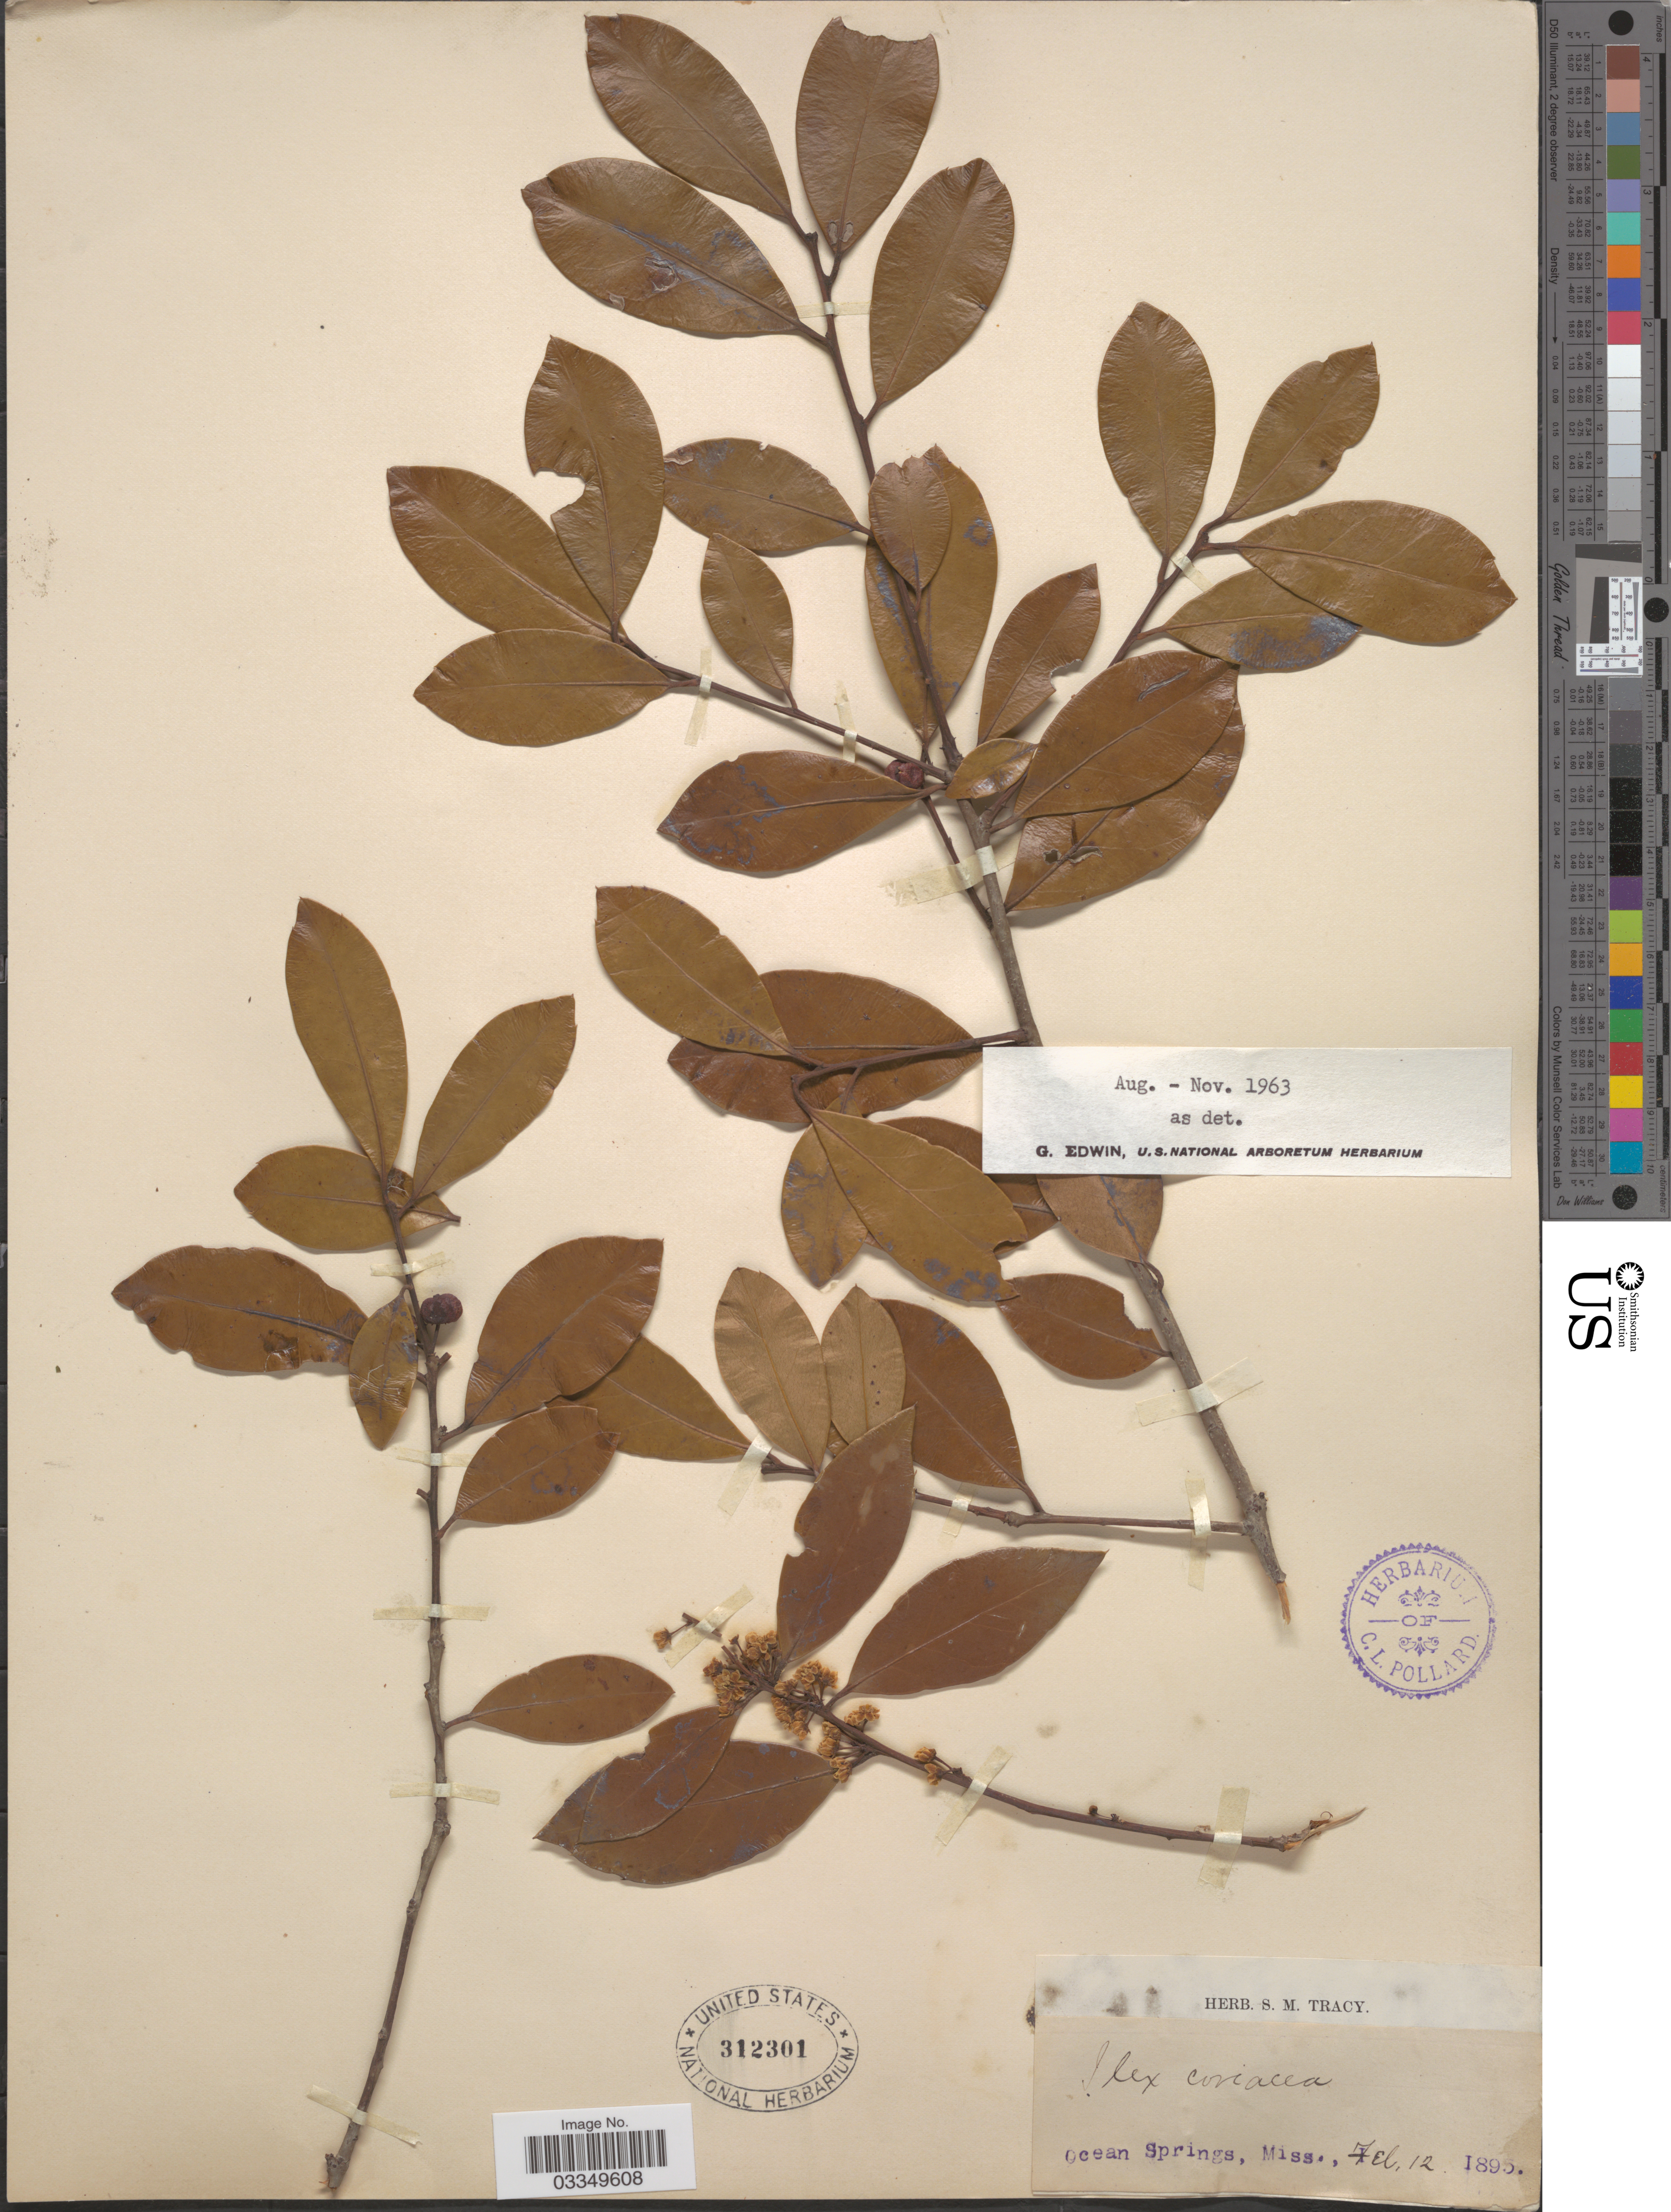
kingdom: Plantae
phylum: Tracheophyta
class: Magnoliopsida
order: Aquifoliales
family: Aquifoliaceae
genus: Ilex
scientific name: Ilex coriacea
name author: (Pursh) Chapm.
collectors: Ex herb. S. M. Tracy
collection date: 1895-02-12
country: United States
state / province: Mississippi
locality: Ocean Springs.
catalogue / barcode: US 312301